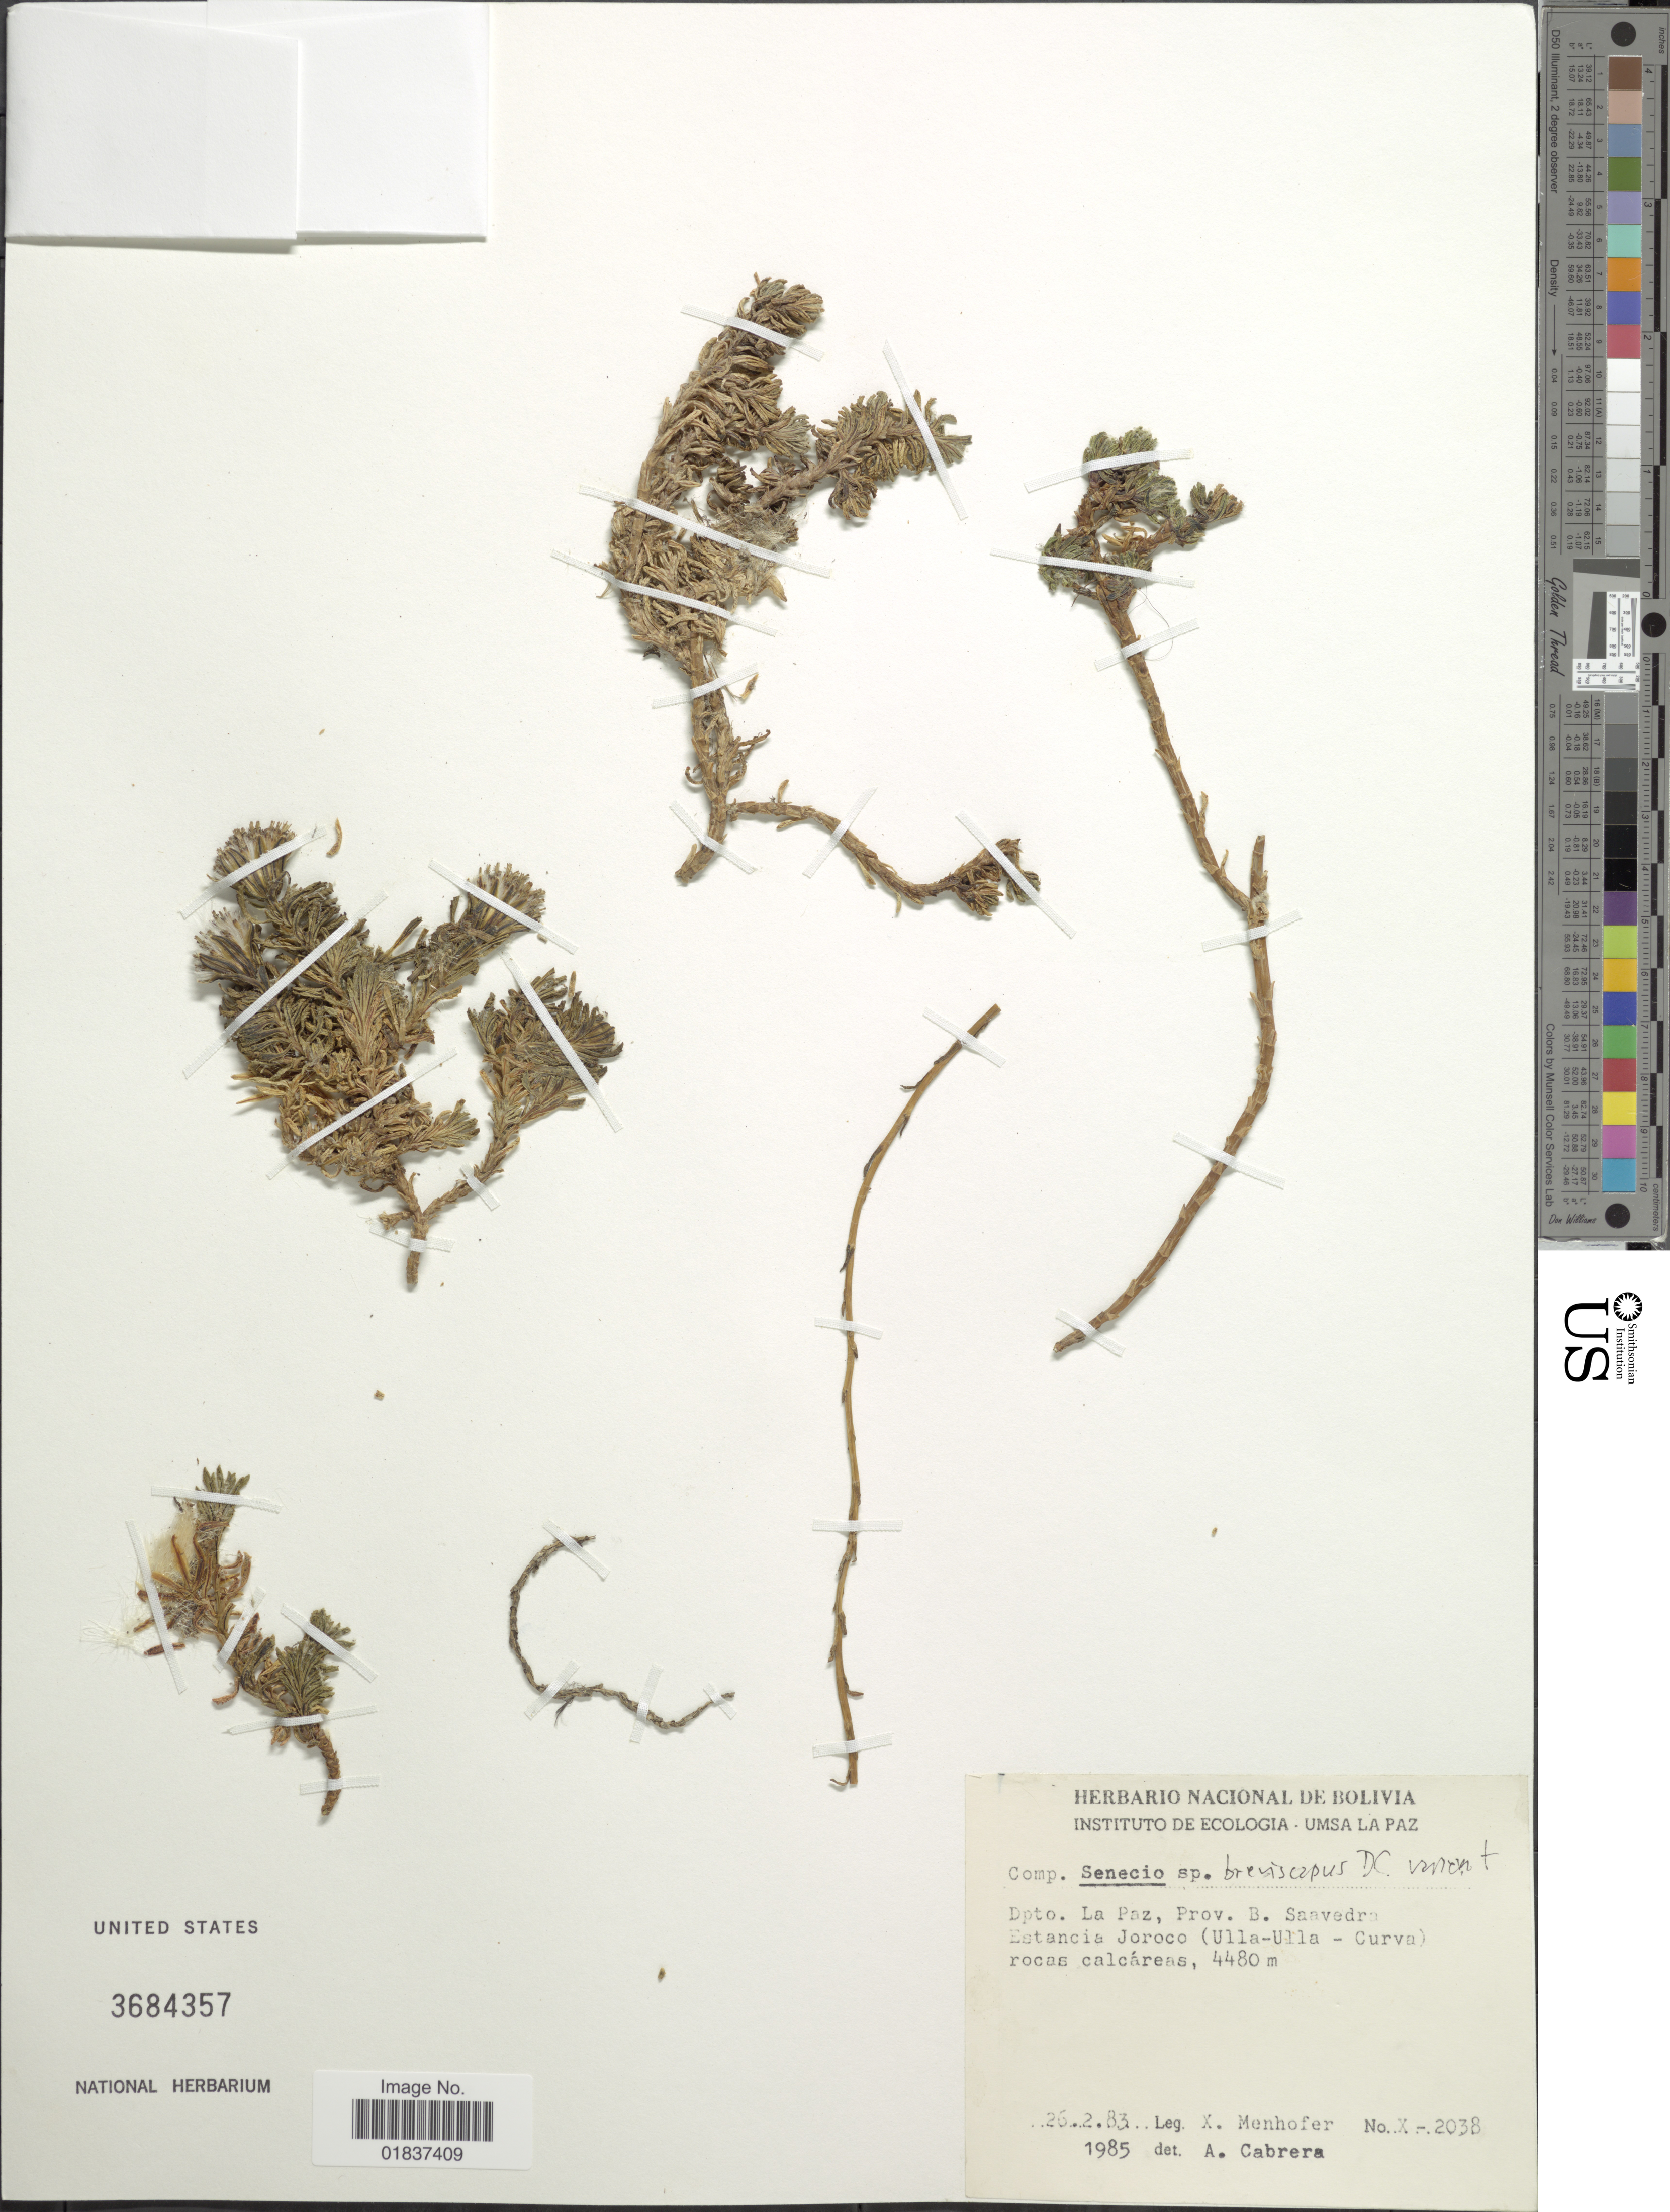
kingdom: Plantae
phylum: Tracheophyta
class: Magnoliopsida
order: Asterales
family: Asteraceae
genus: Senecio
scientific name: Senecio breviscapus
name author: DC.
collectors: X. Menhofer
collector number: X-2038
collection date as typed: Transcribed d/m/y: 26/2/83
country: Bolivia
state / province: La Paz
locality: Dpto. La Paz, Prov. B. Saavedra. Estancia Joroco (Ulla-Ulla-Curva0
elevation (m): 4480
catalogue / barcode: US 3684357